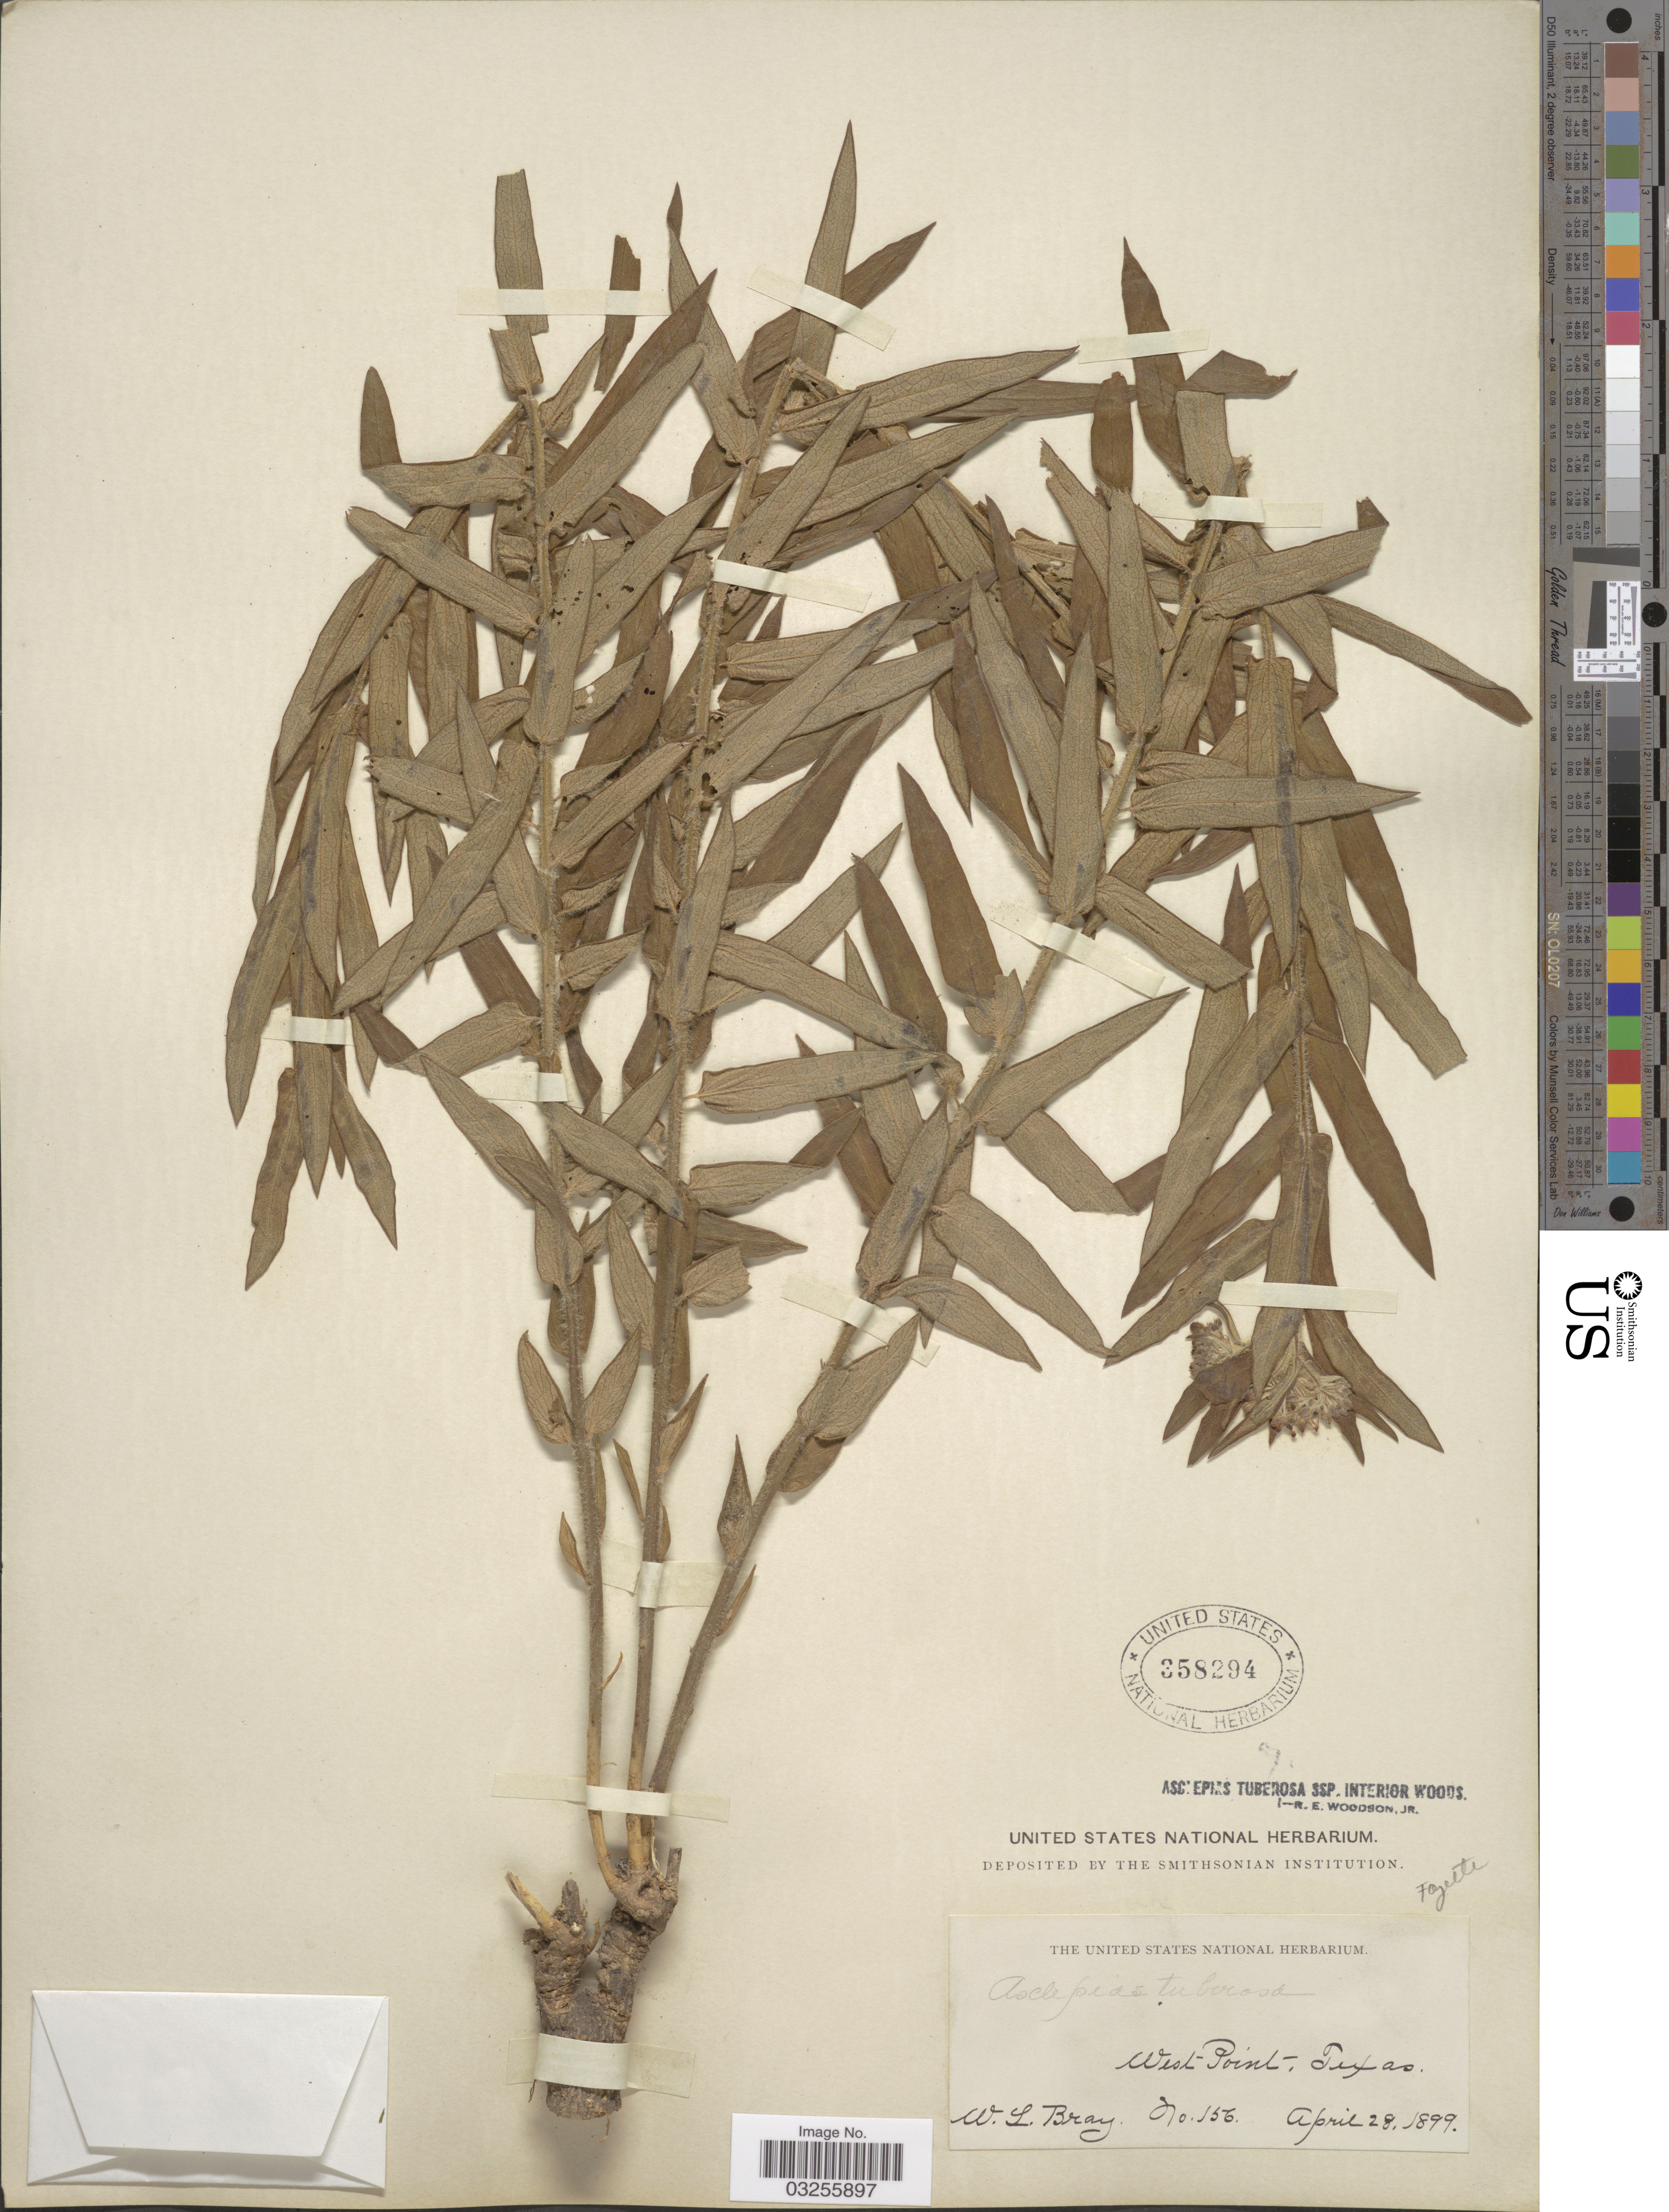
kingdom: Plantae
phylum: Tracheophyta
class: Magnoliopsida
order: Gentianales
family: Apocynaceae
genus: Asclepias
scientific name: Asclepias tuberosa subsp. interior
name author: Woodson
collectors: W. L. Bray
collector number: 156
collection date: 1899-04-28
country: United States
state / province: Texas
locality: West Point.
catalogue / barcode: US 358294